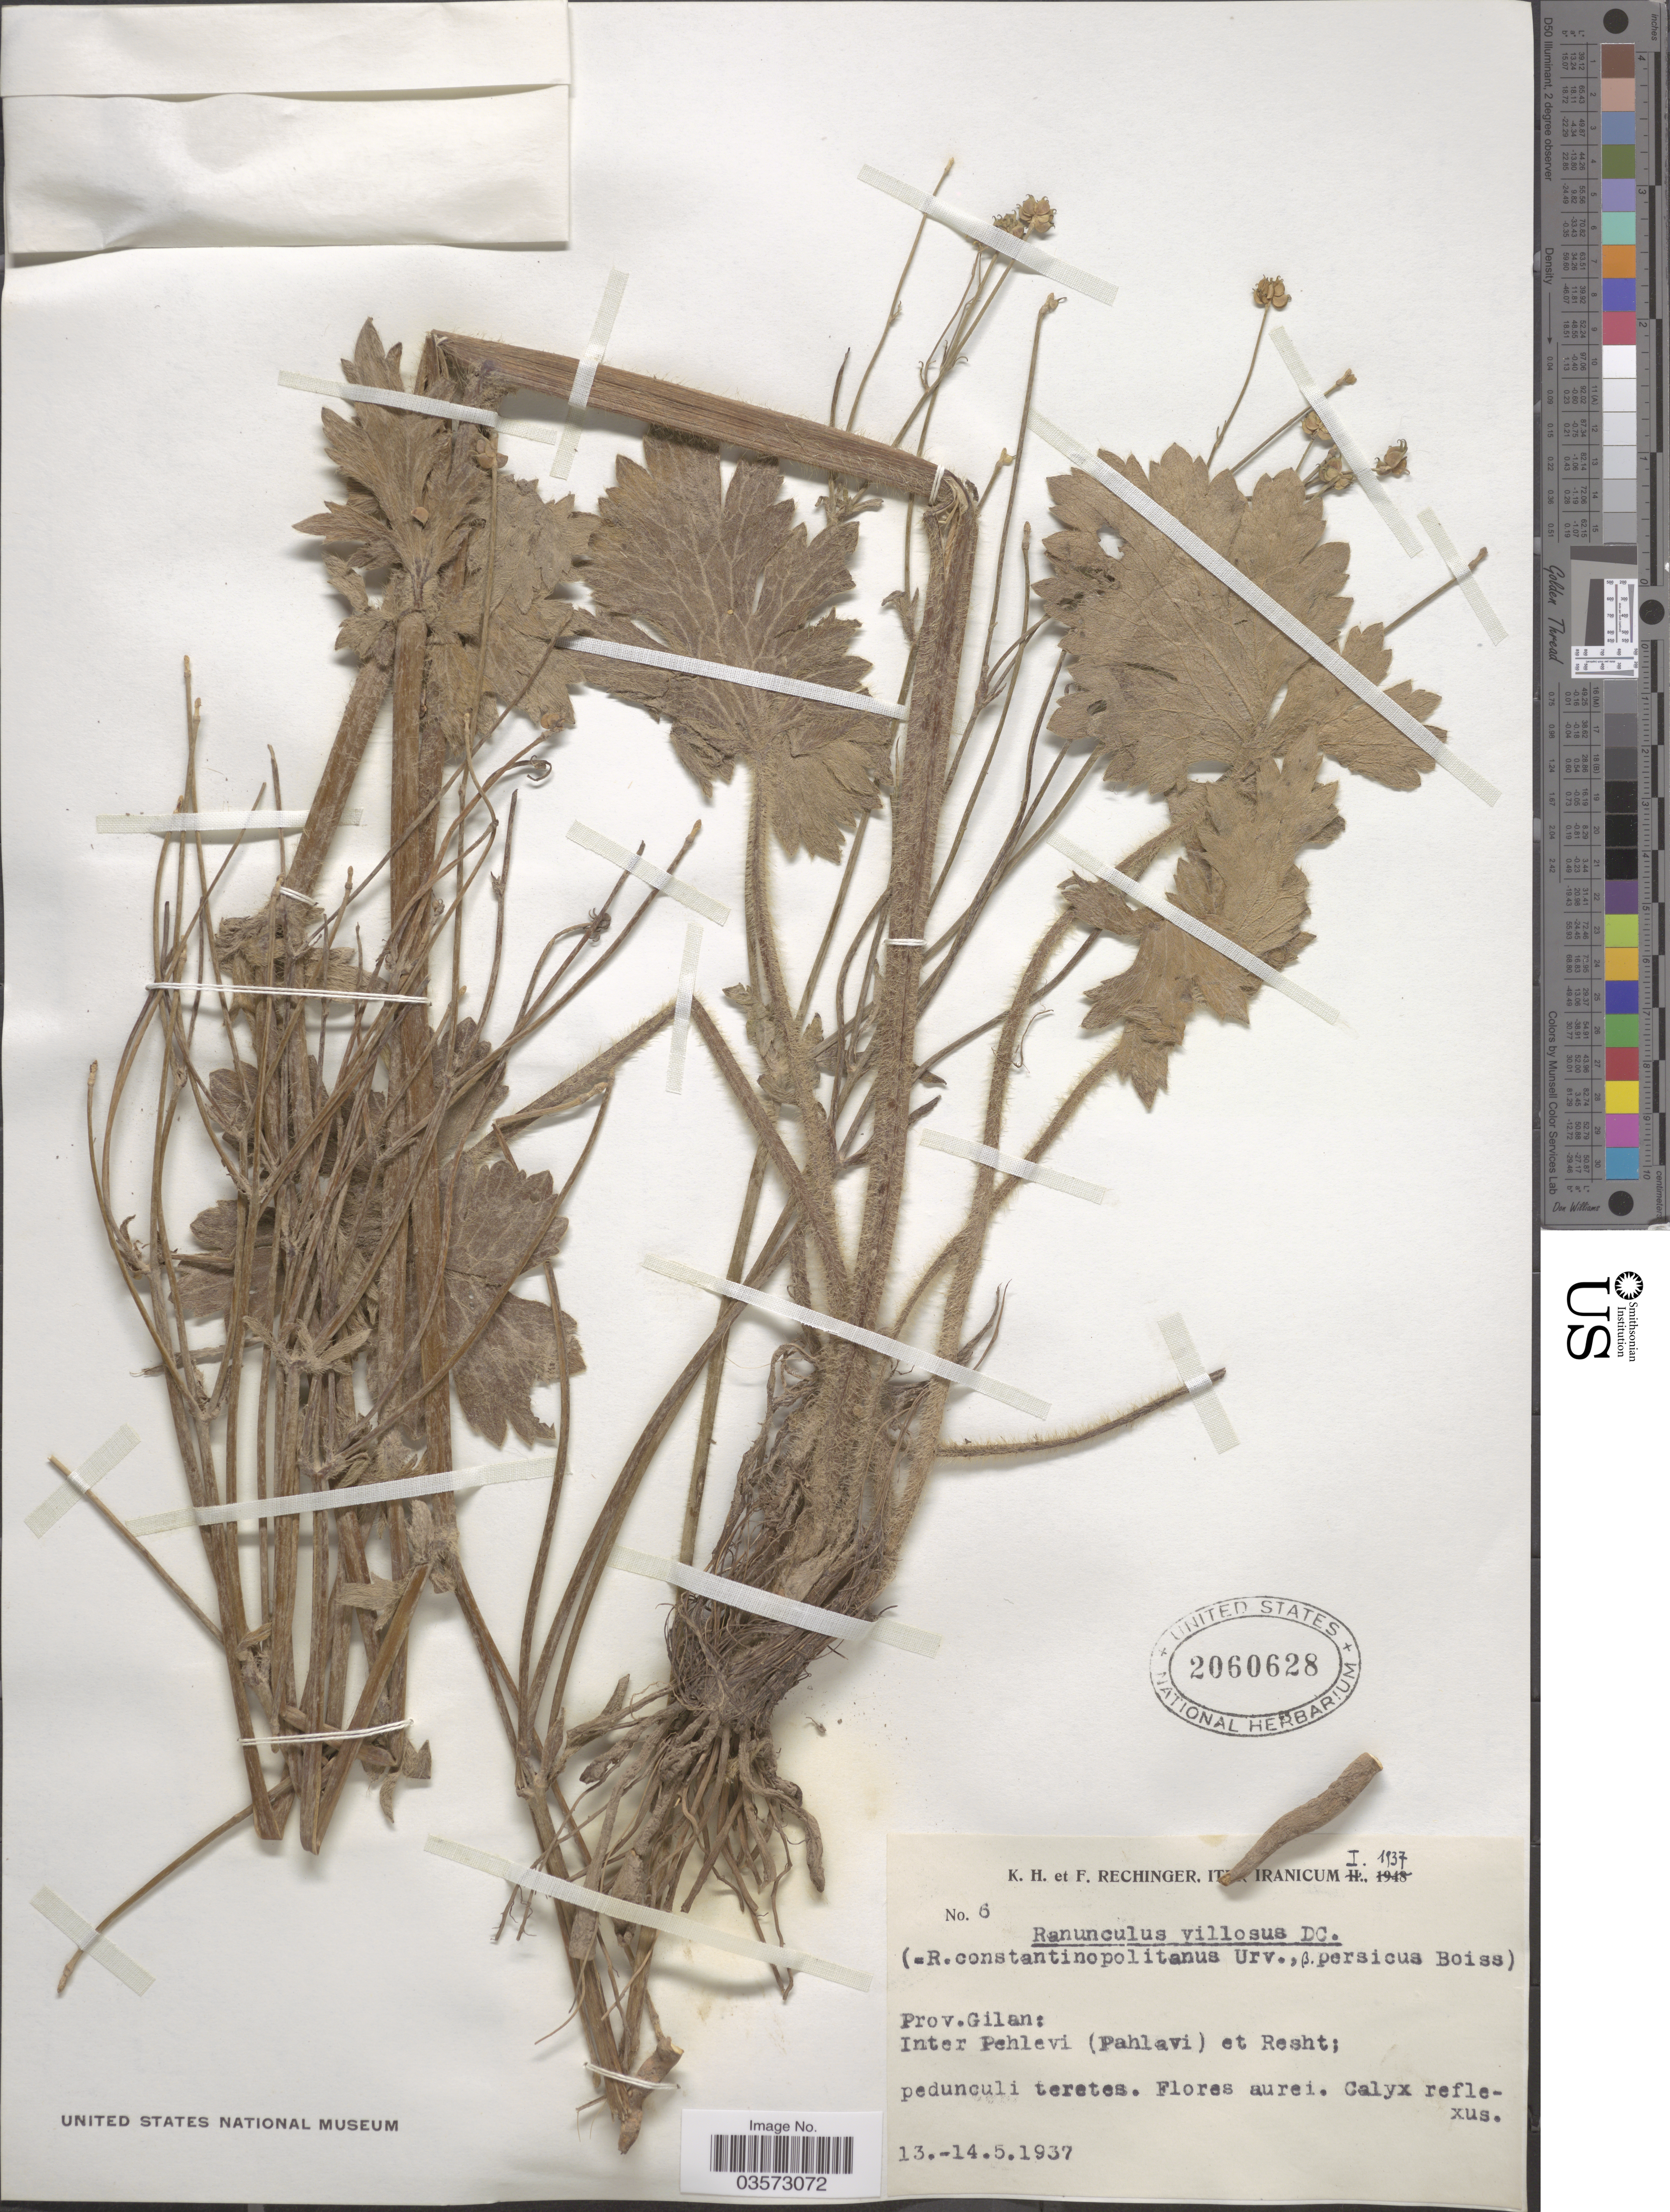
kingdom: Plantae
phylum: Tracheophyta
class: Magnoliopsida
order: Ranunculales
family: Ranunculaceae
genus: Ranunculus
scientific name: Ranunculus villosus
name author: St.-Amans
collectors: K. H. Rechinger & F. Rechinger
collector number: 6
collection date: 1937-05-13/1937-05-14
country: Iran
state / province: Gilan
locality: [illegible text] Iranicum. Inter Pehlevi (Pahlavi) et Resht.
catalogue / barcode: US 2060628